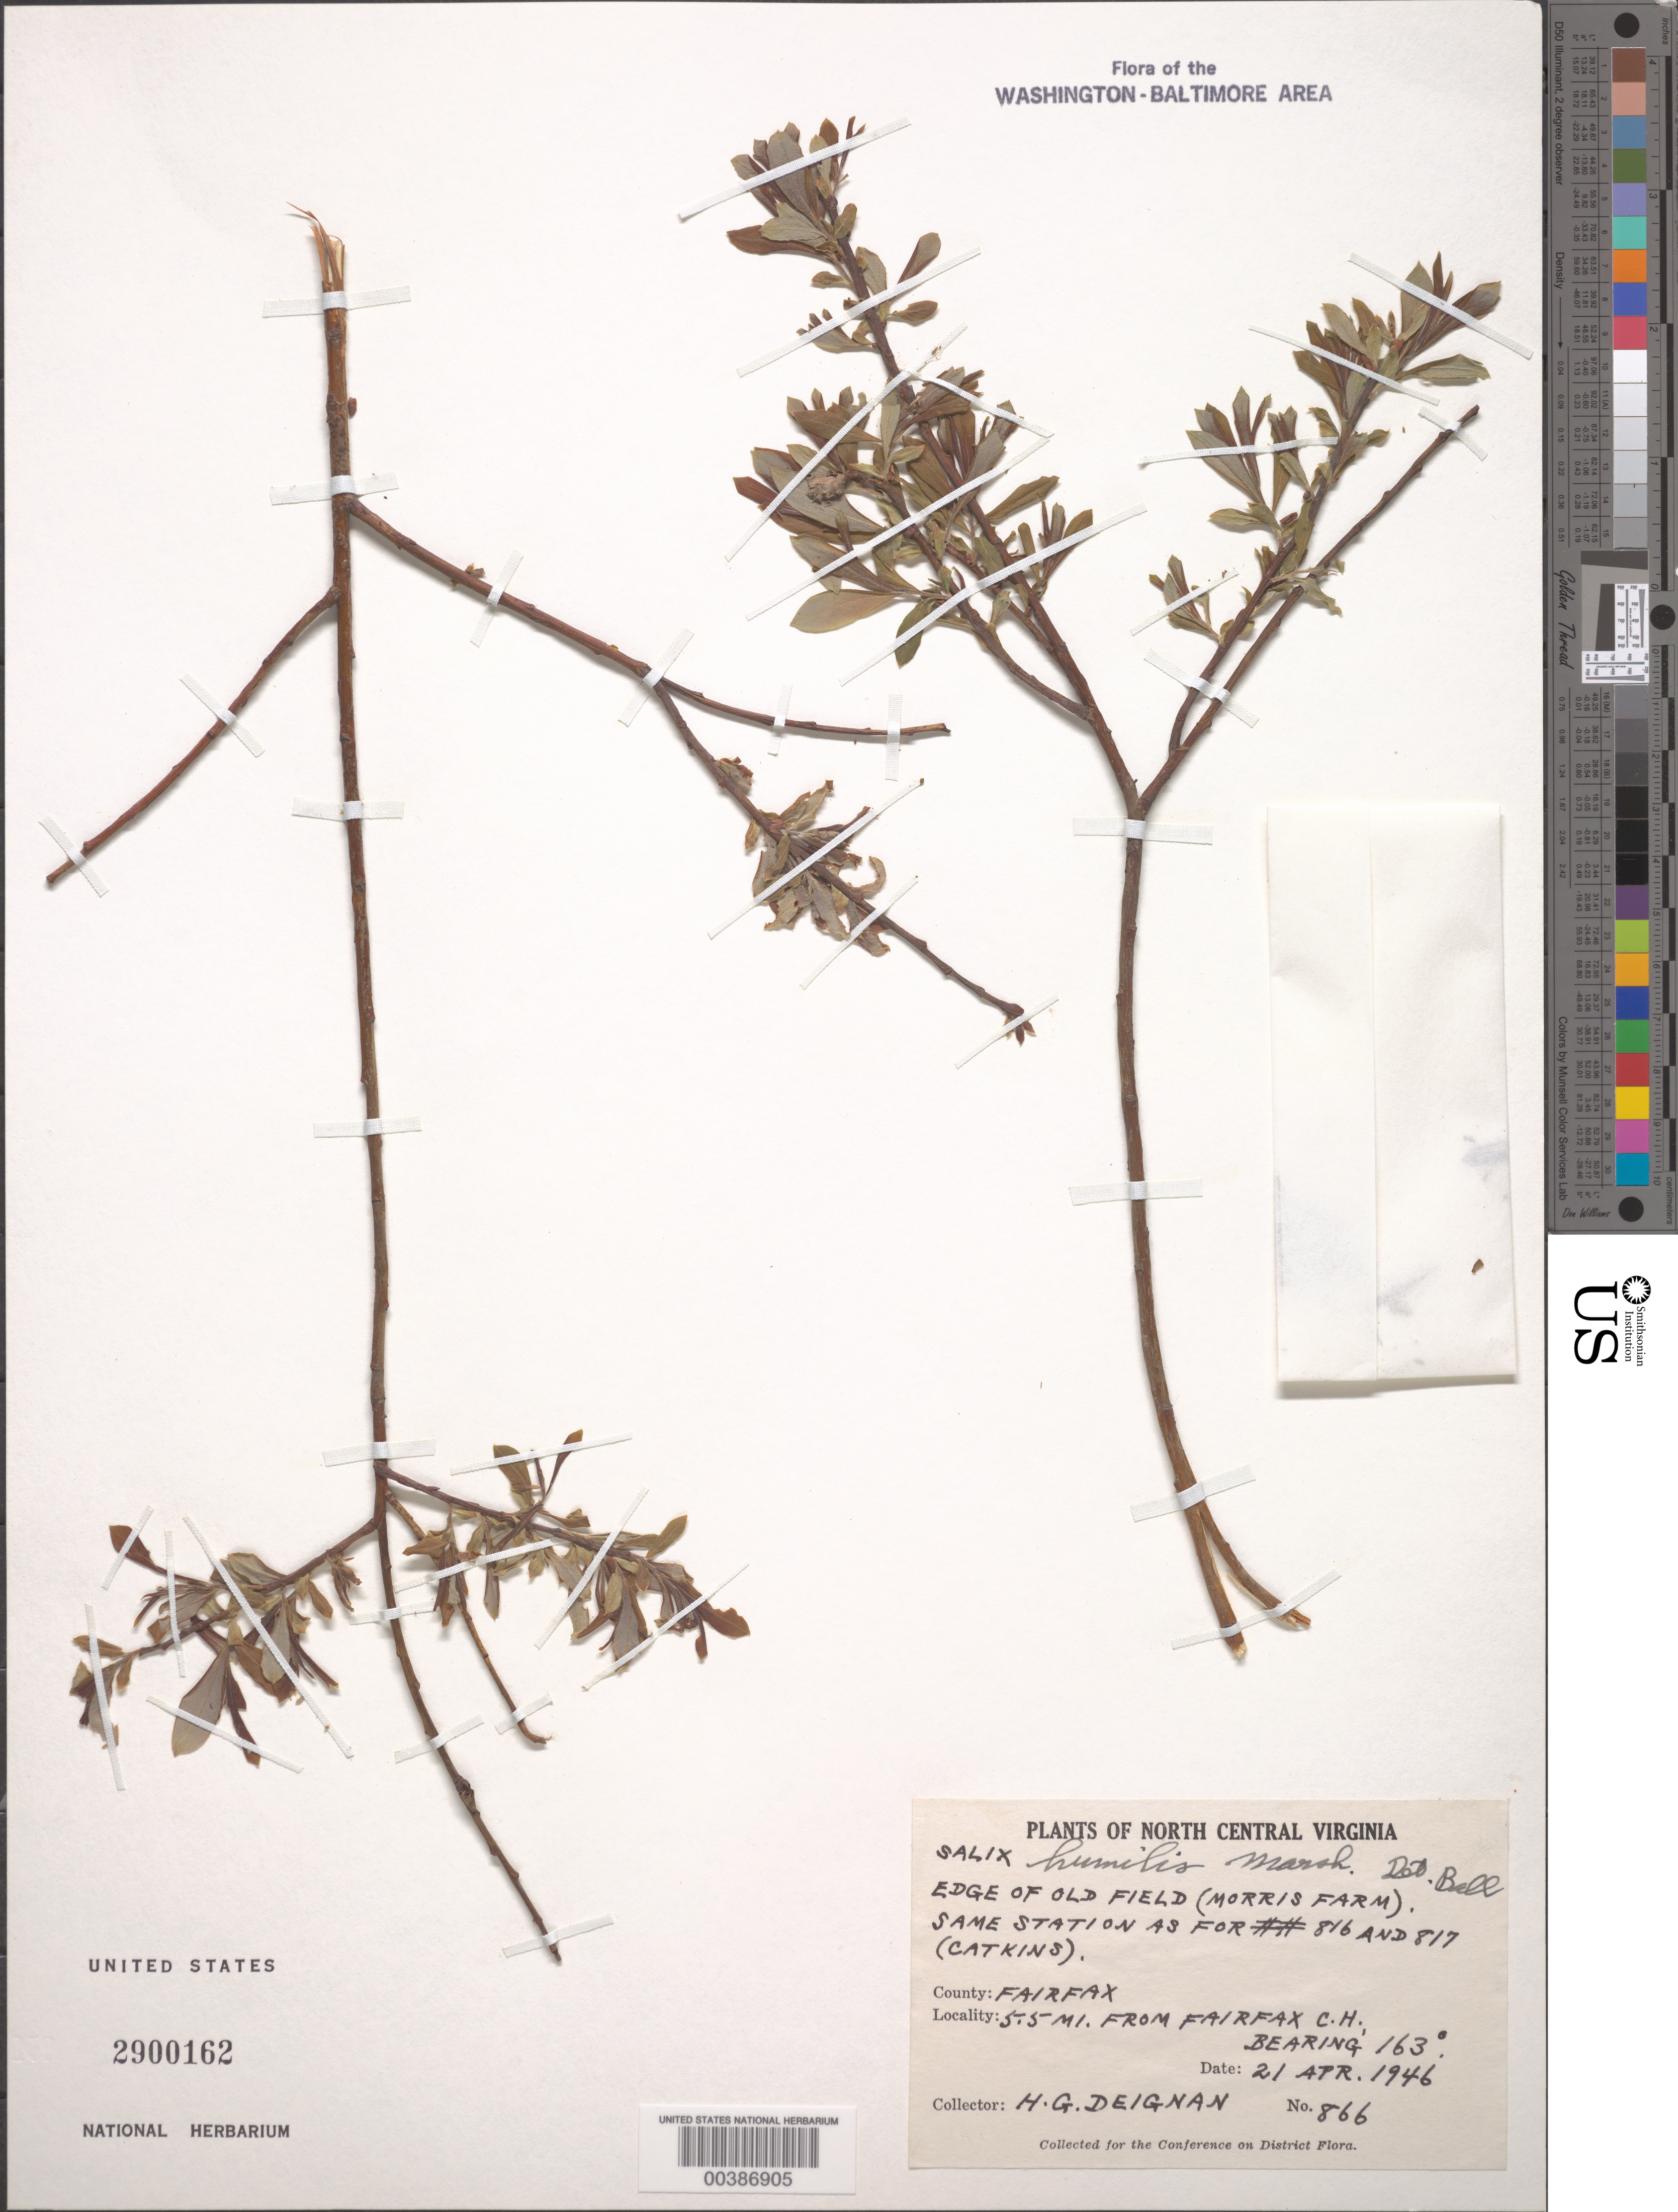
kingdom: Plantae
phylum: Tracheophyta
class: Magnoliopsida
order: Malpighiales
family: Salicaceae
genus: Salix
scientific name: Salix humilis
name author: Marshall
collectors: H. Deignan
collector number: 866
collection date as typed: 21 Apr 1946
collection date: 1946-04-21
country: United States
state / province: Virginia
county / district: Fairfax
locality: Morris Farm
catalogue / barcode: US 2900162